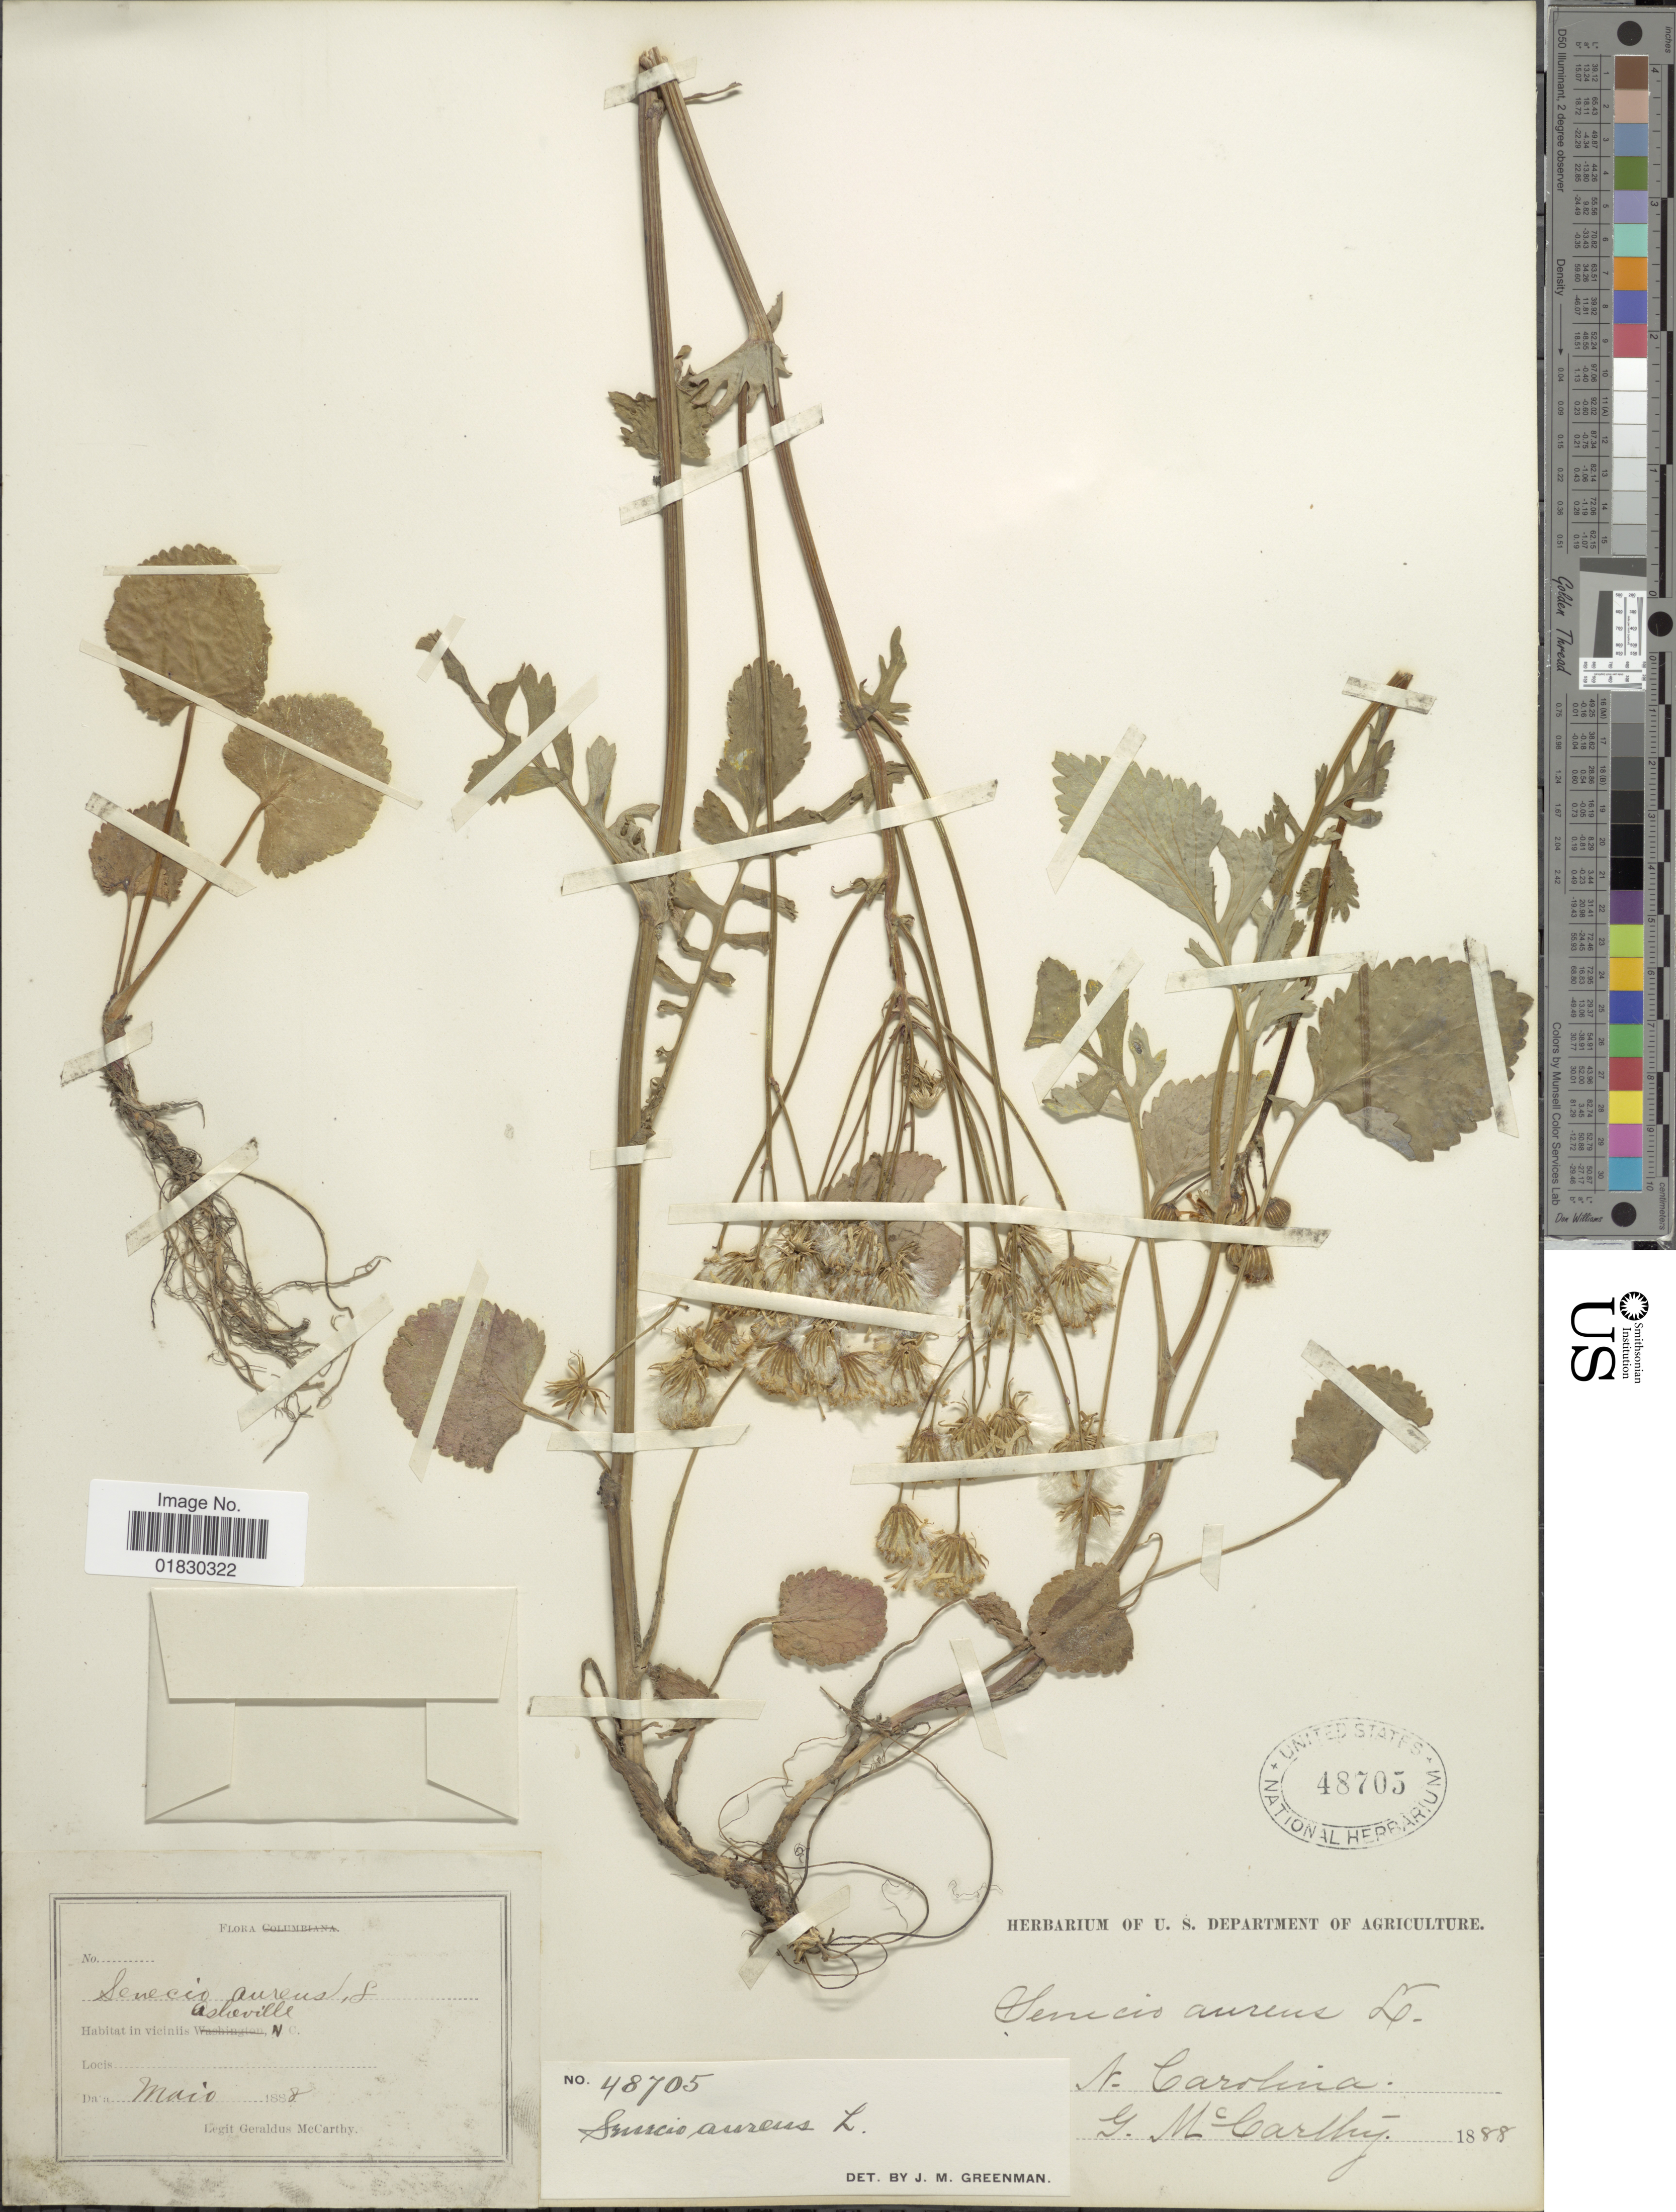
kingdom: Plantae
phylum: Tracheophyta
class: Magnoliopsida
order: Asterales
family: Asteraceae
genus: Packera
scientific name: Packera aurea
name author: (L.) Á. Löve & D. Löve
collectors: G. McCarthy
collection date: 1888-05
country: United States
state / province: North Carolina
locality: Asheville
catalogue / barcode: US 48705